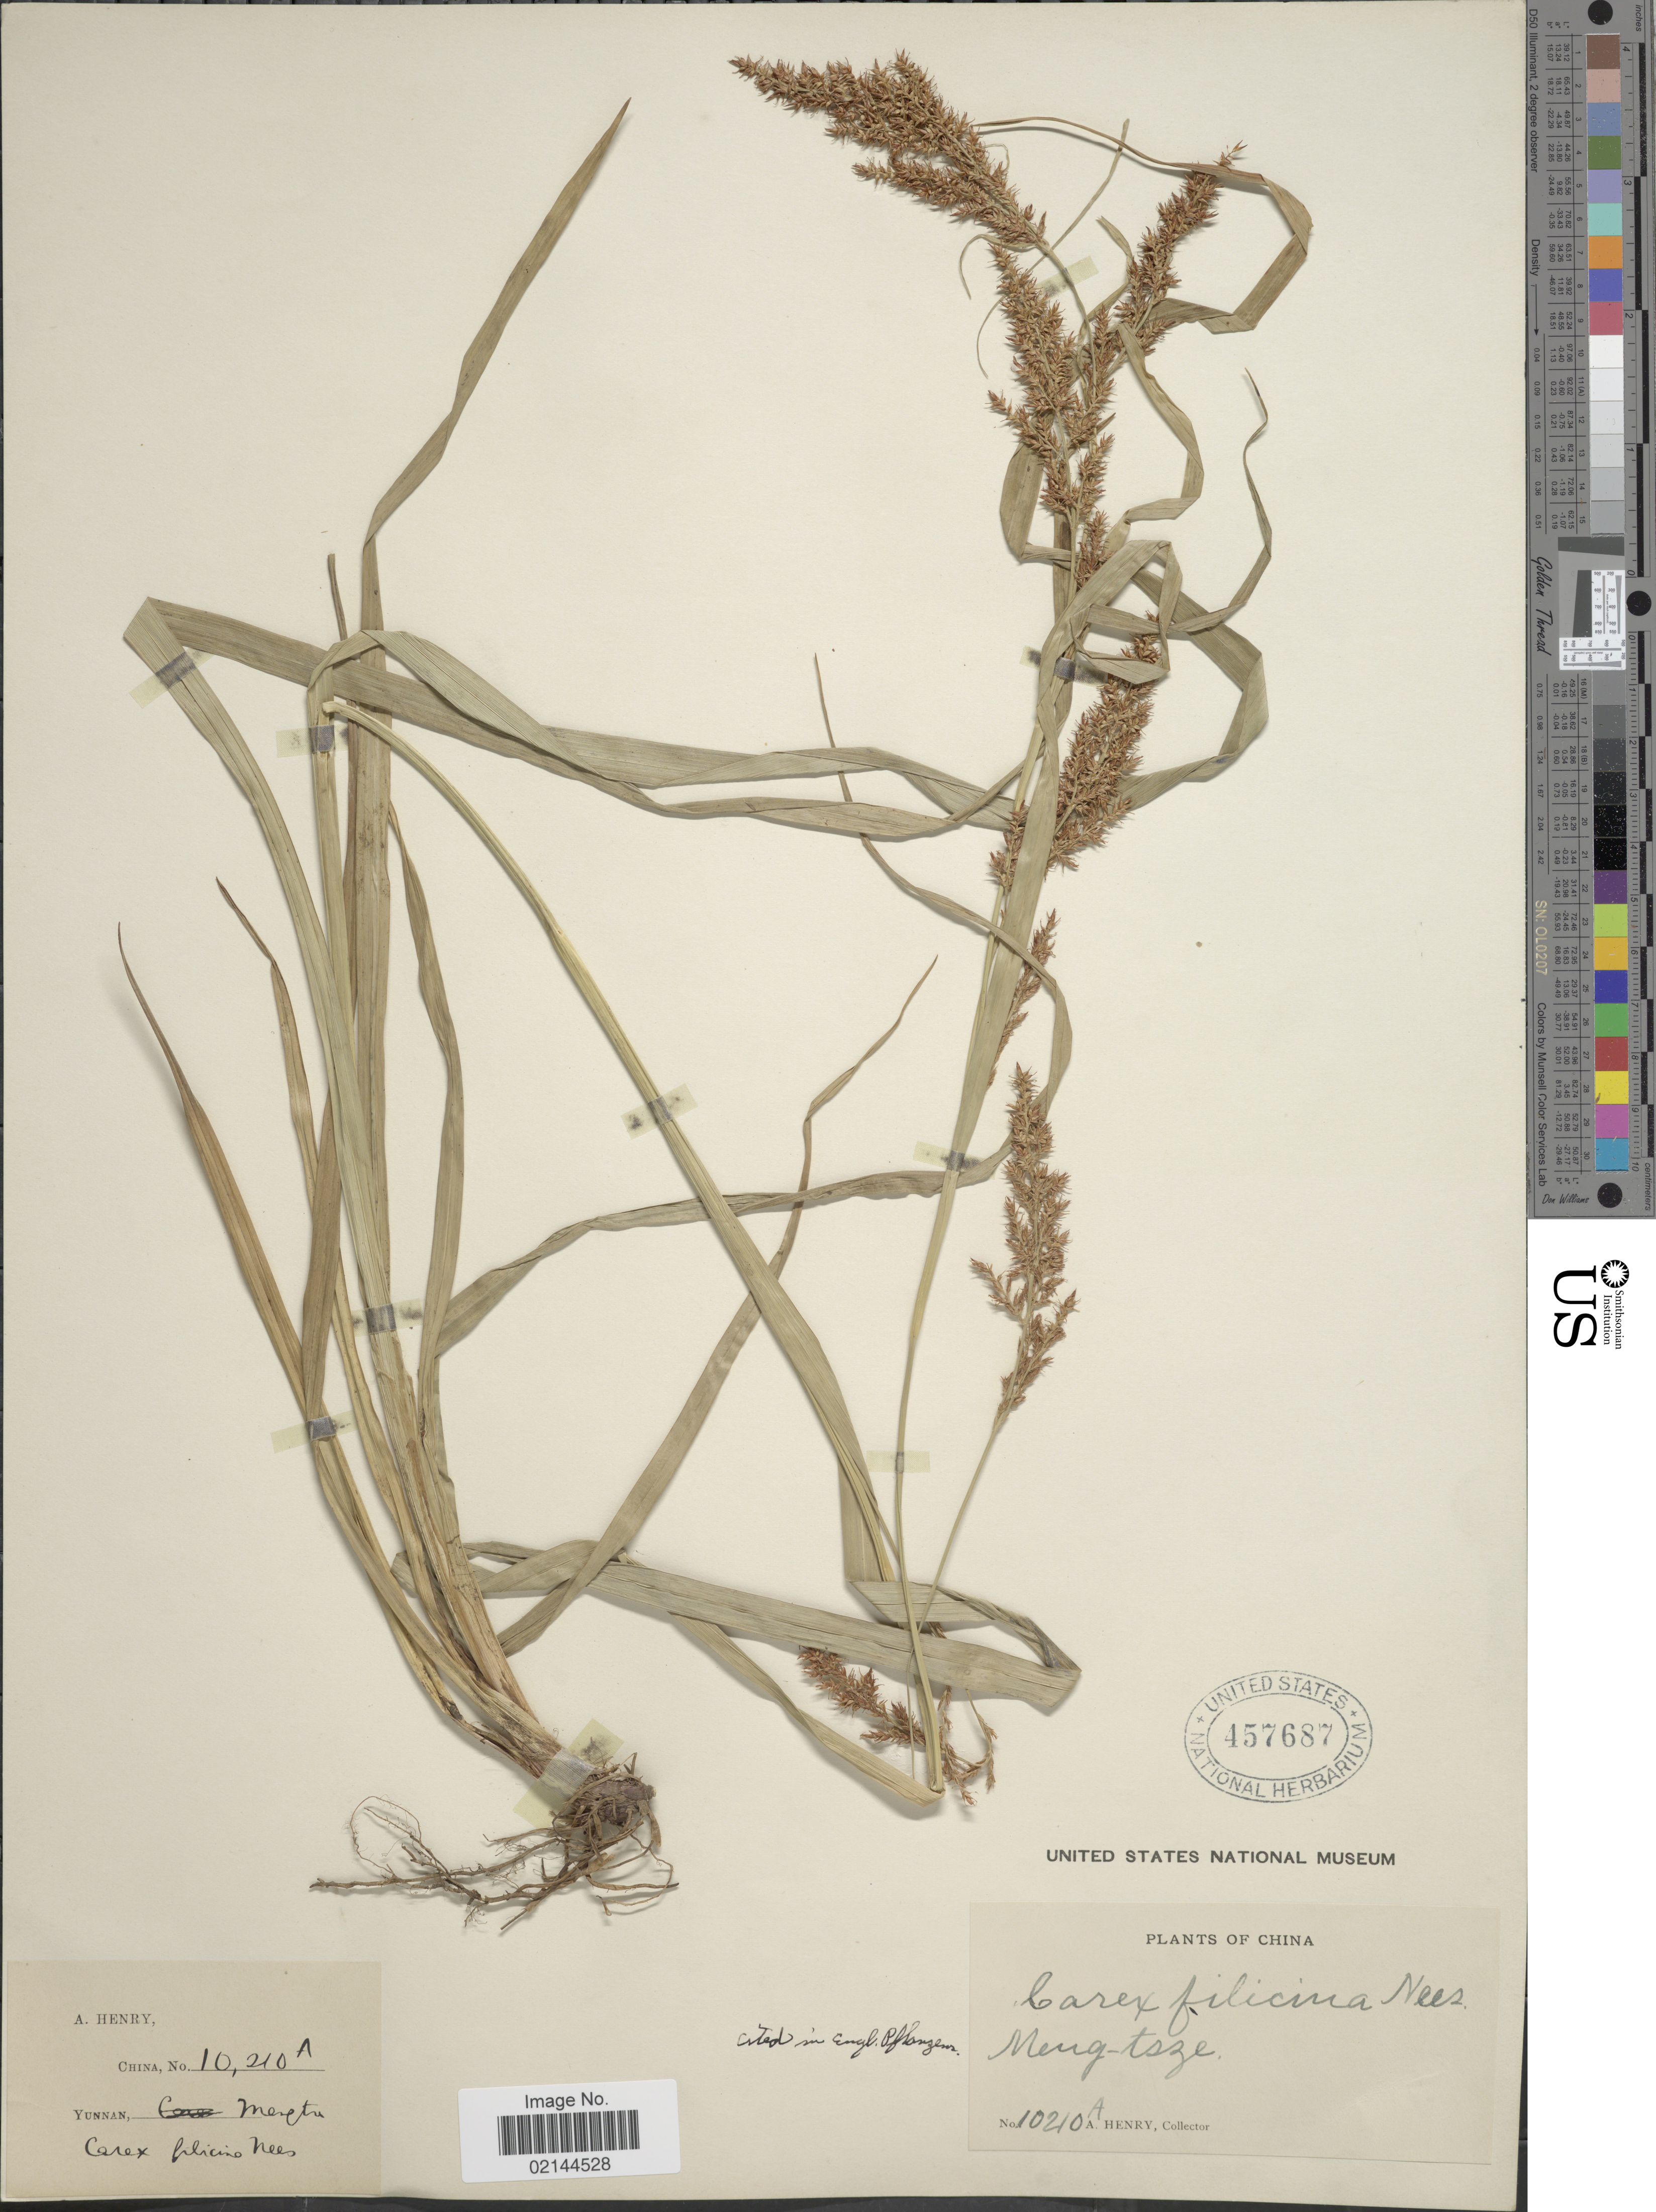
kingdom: Plantae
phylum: Tracheophyta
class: Liliopsida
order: Poales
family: Cyperaceae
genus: Carex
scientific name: Carex filicina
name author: Nees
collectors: A. Henry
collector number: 10210 A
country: China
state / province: Yunnan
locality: Meng-tsze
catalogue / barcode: US 457687